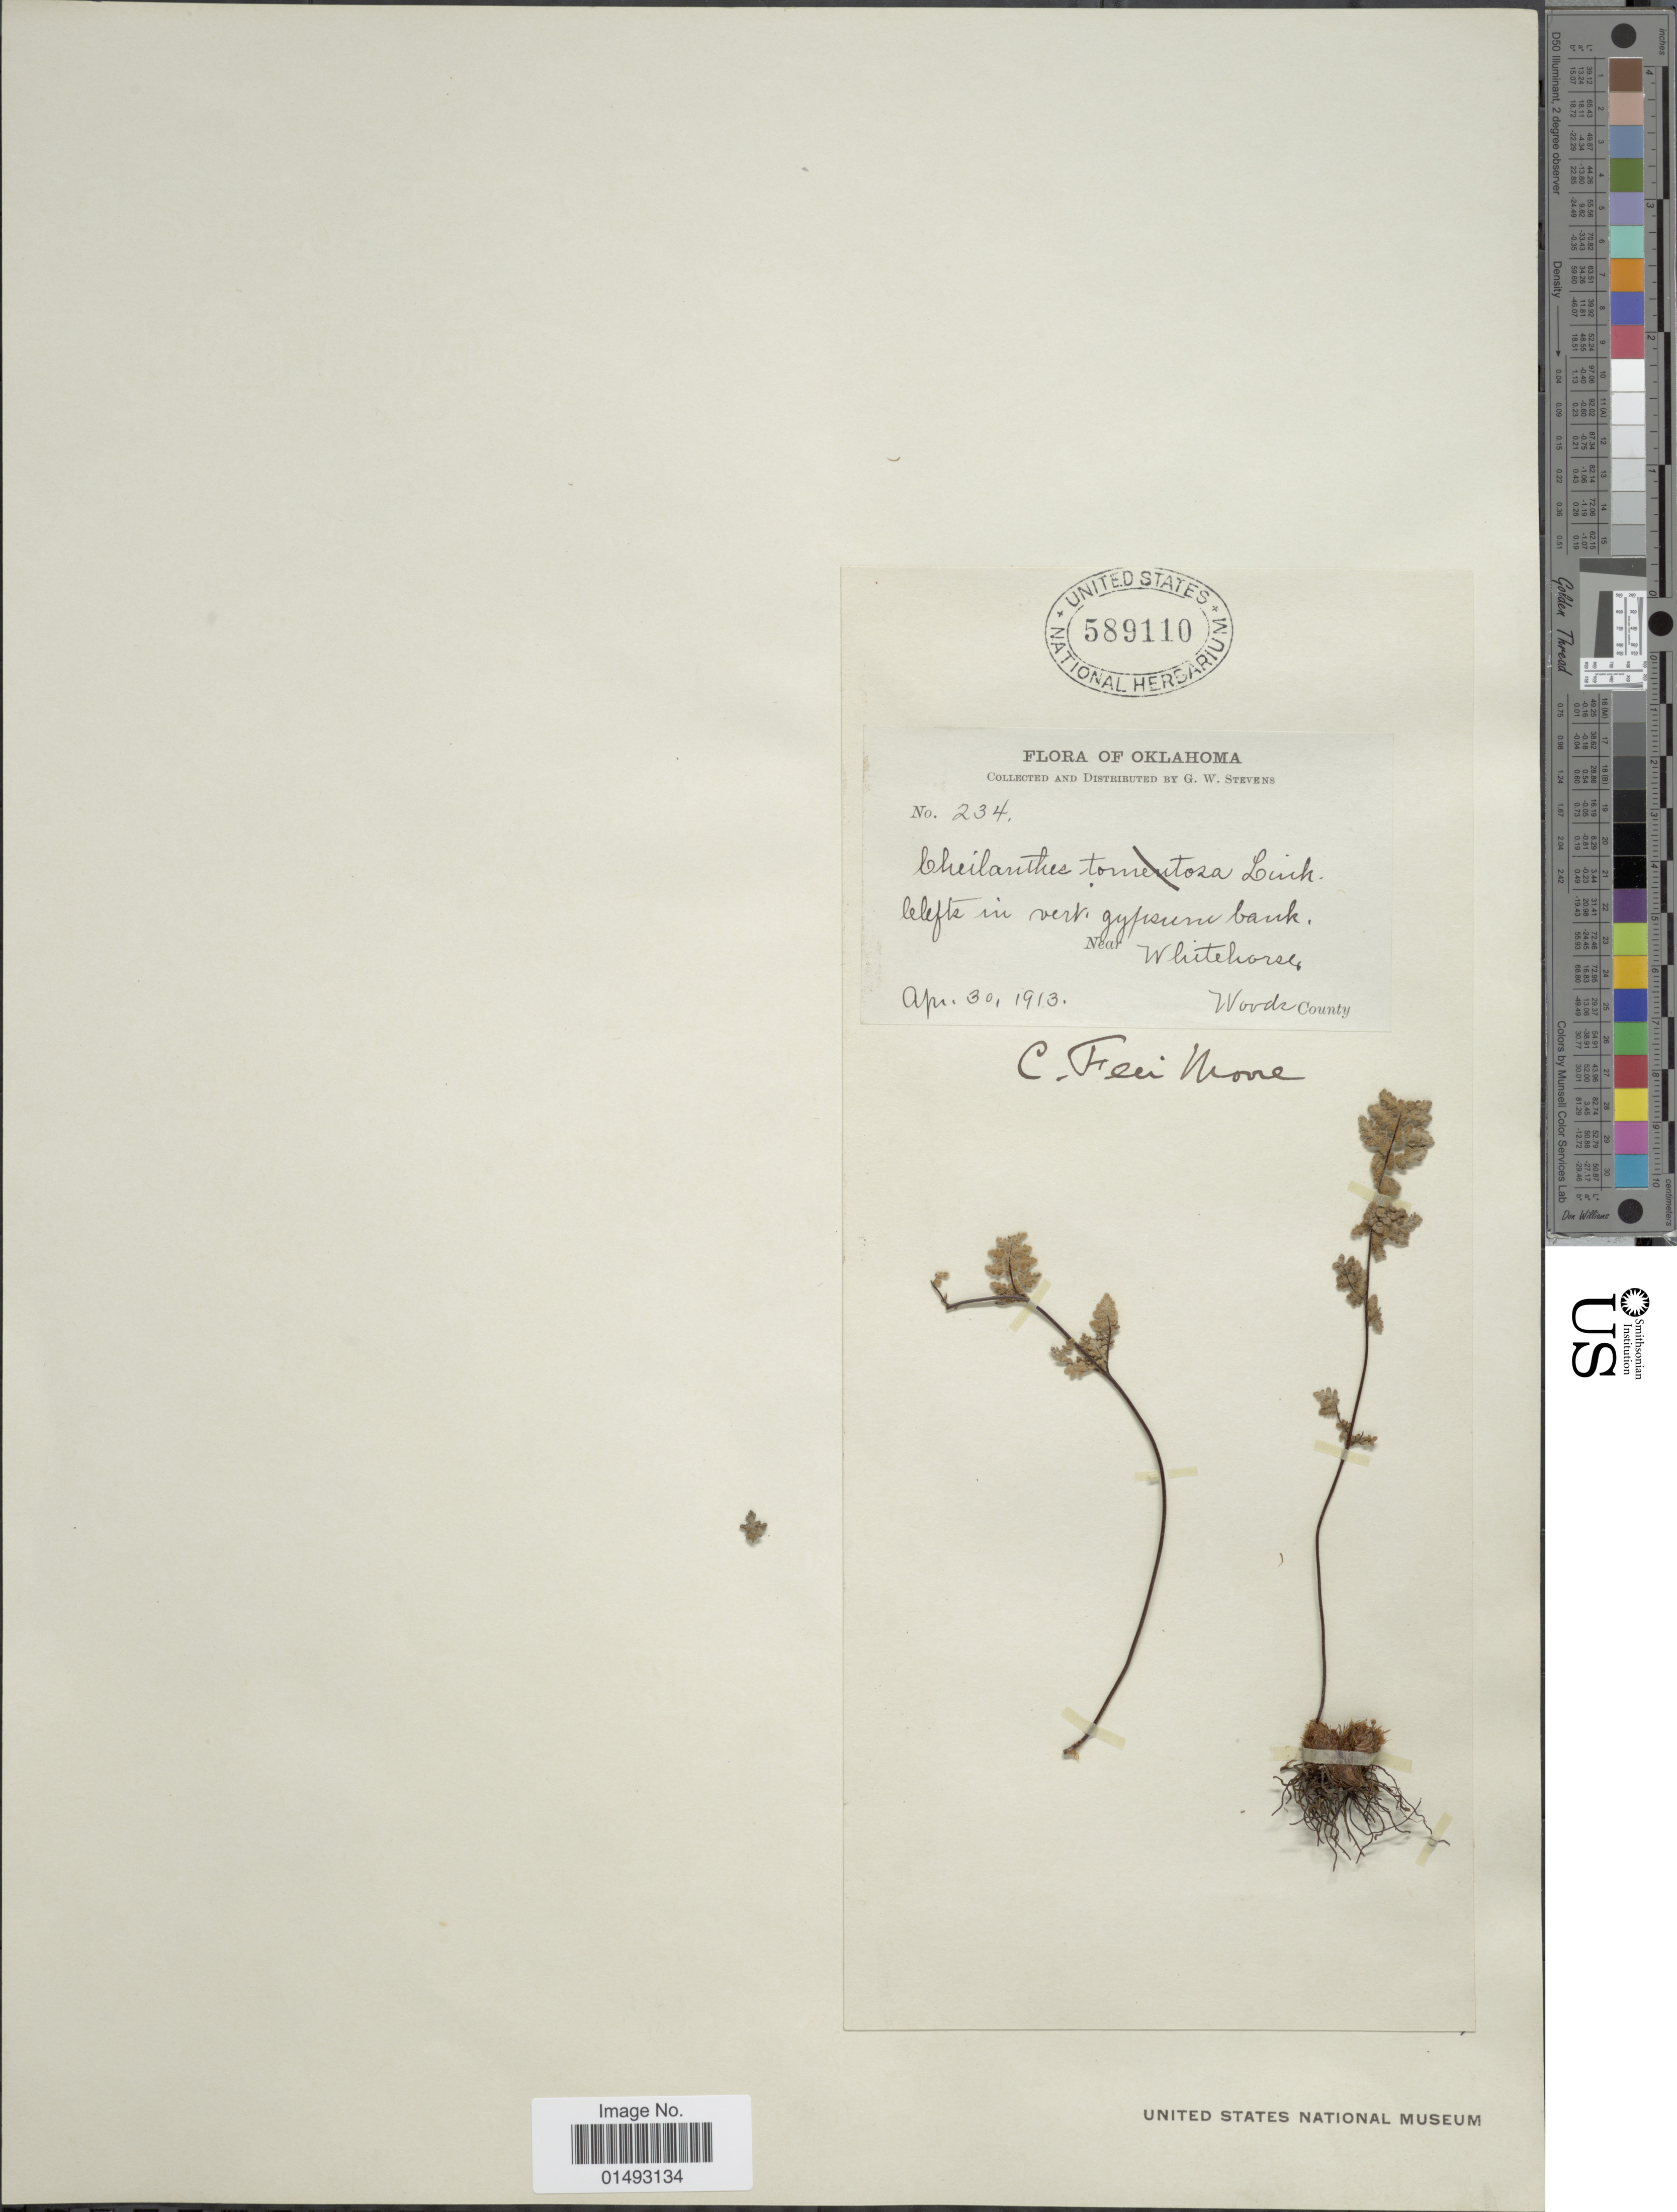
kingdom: Plantae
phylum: Tracheophyta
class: Polypodiopsida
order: Polypodiales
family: Pteridaceae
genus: Myriopteris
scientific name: Myriopteris gracilis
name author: Fée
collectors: G. W. Stevens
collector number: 234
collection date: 1913-04-30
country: United States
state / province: Oklahoma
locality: Near Whitehorse, Woods County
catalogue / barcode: US 589110